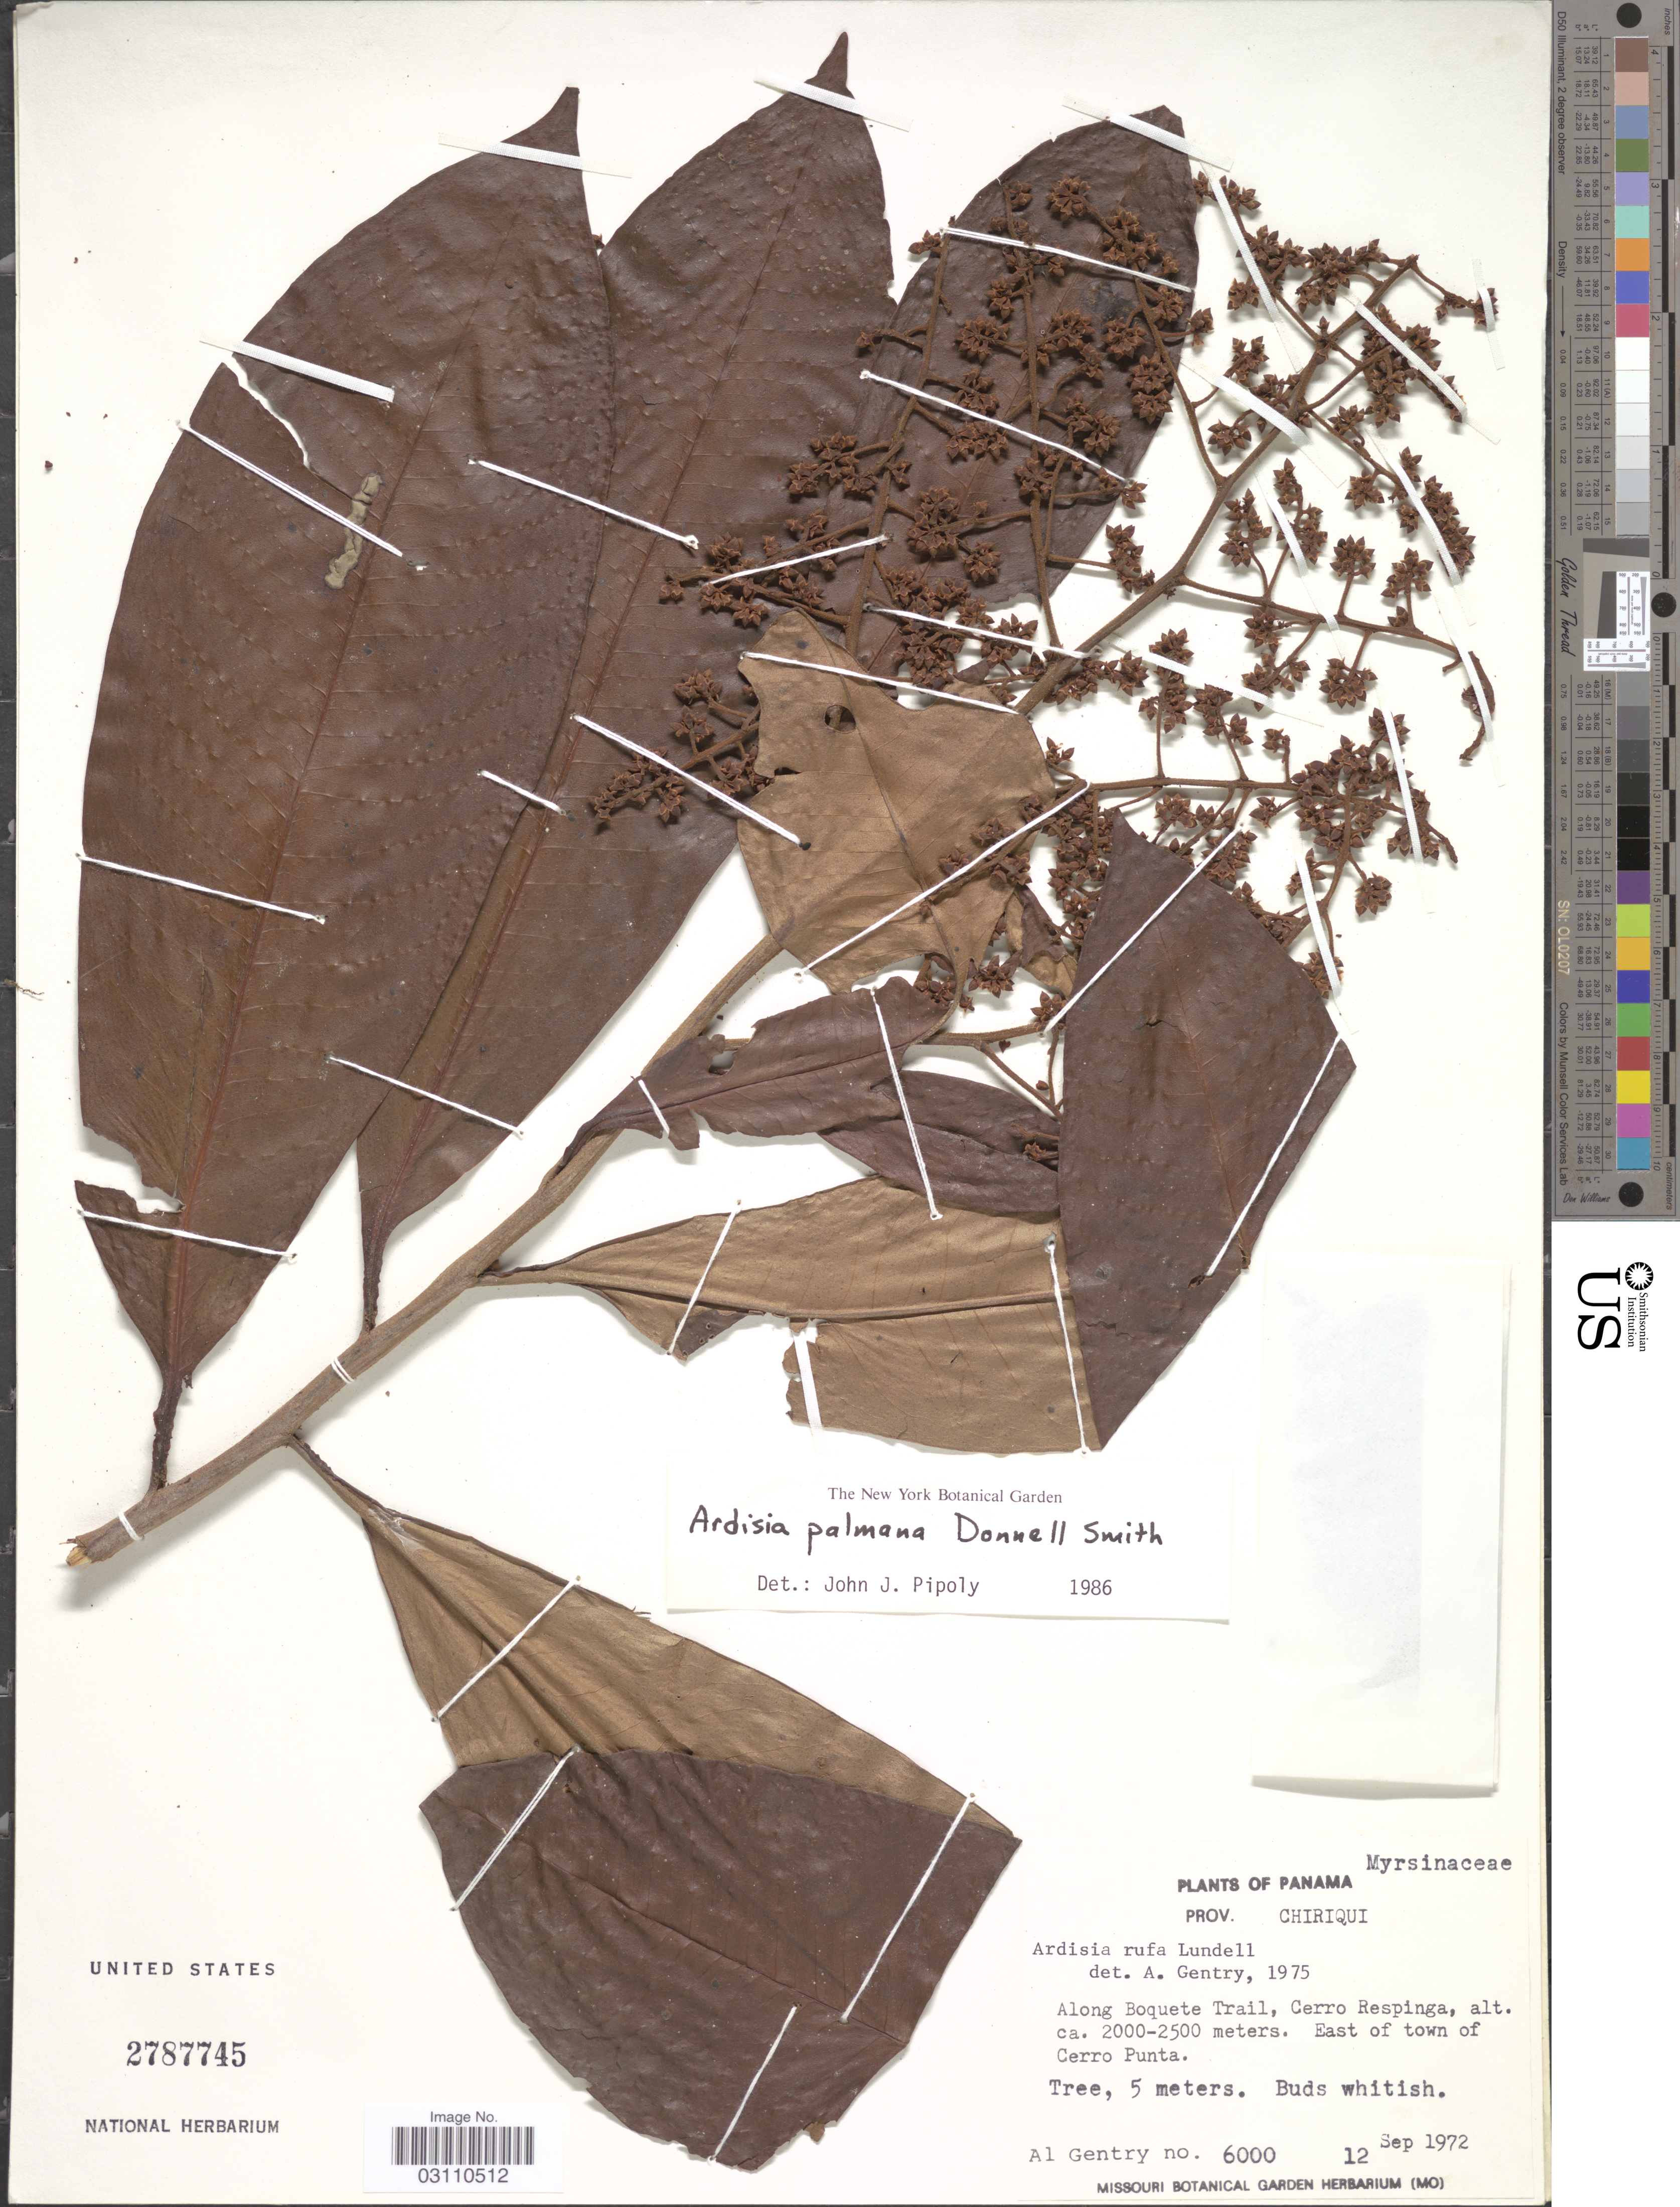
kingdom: Plantae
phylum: Tracheophyta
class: Magnoliopsida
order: Ericales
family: Primulaceae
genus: Ardisia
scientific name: Ardisia palmana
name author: Donn. Sm.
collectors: A. H. Gentry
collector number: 6000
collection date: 1972-09-12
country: Panama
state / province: Chiriqui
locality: Along Boquete Trail, Cerro Respinga. East of town of Cerro Punta.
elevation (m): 2000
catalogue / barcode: US 2787745